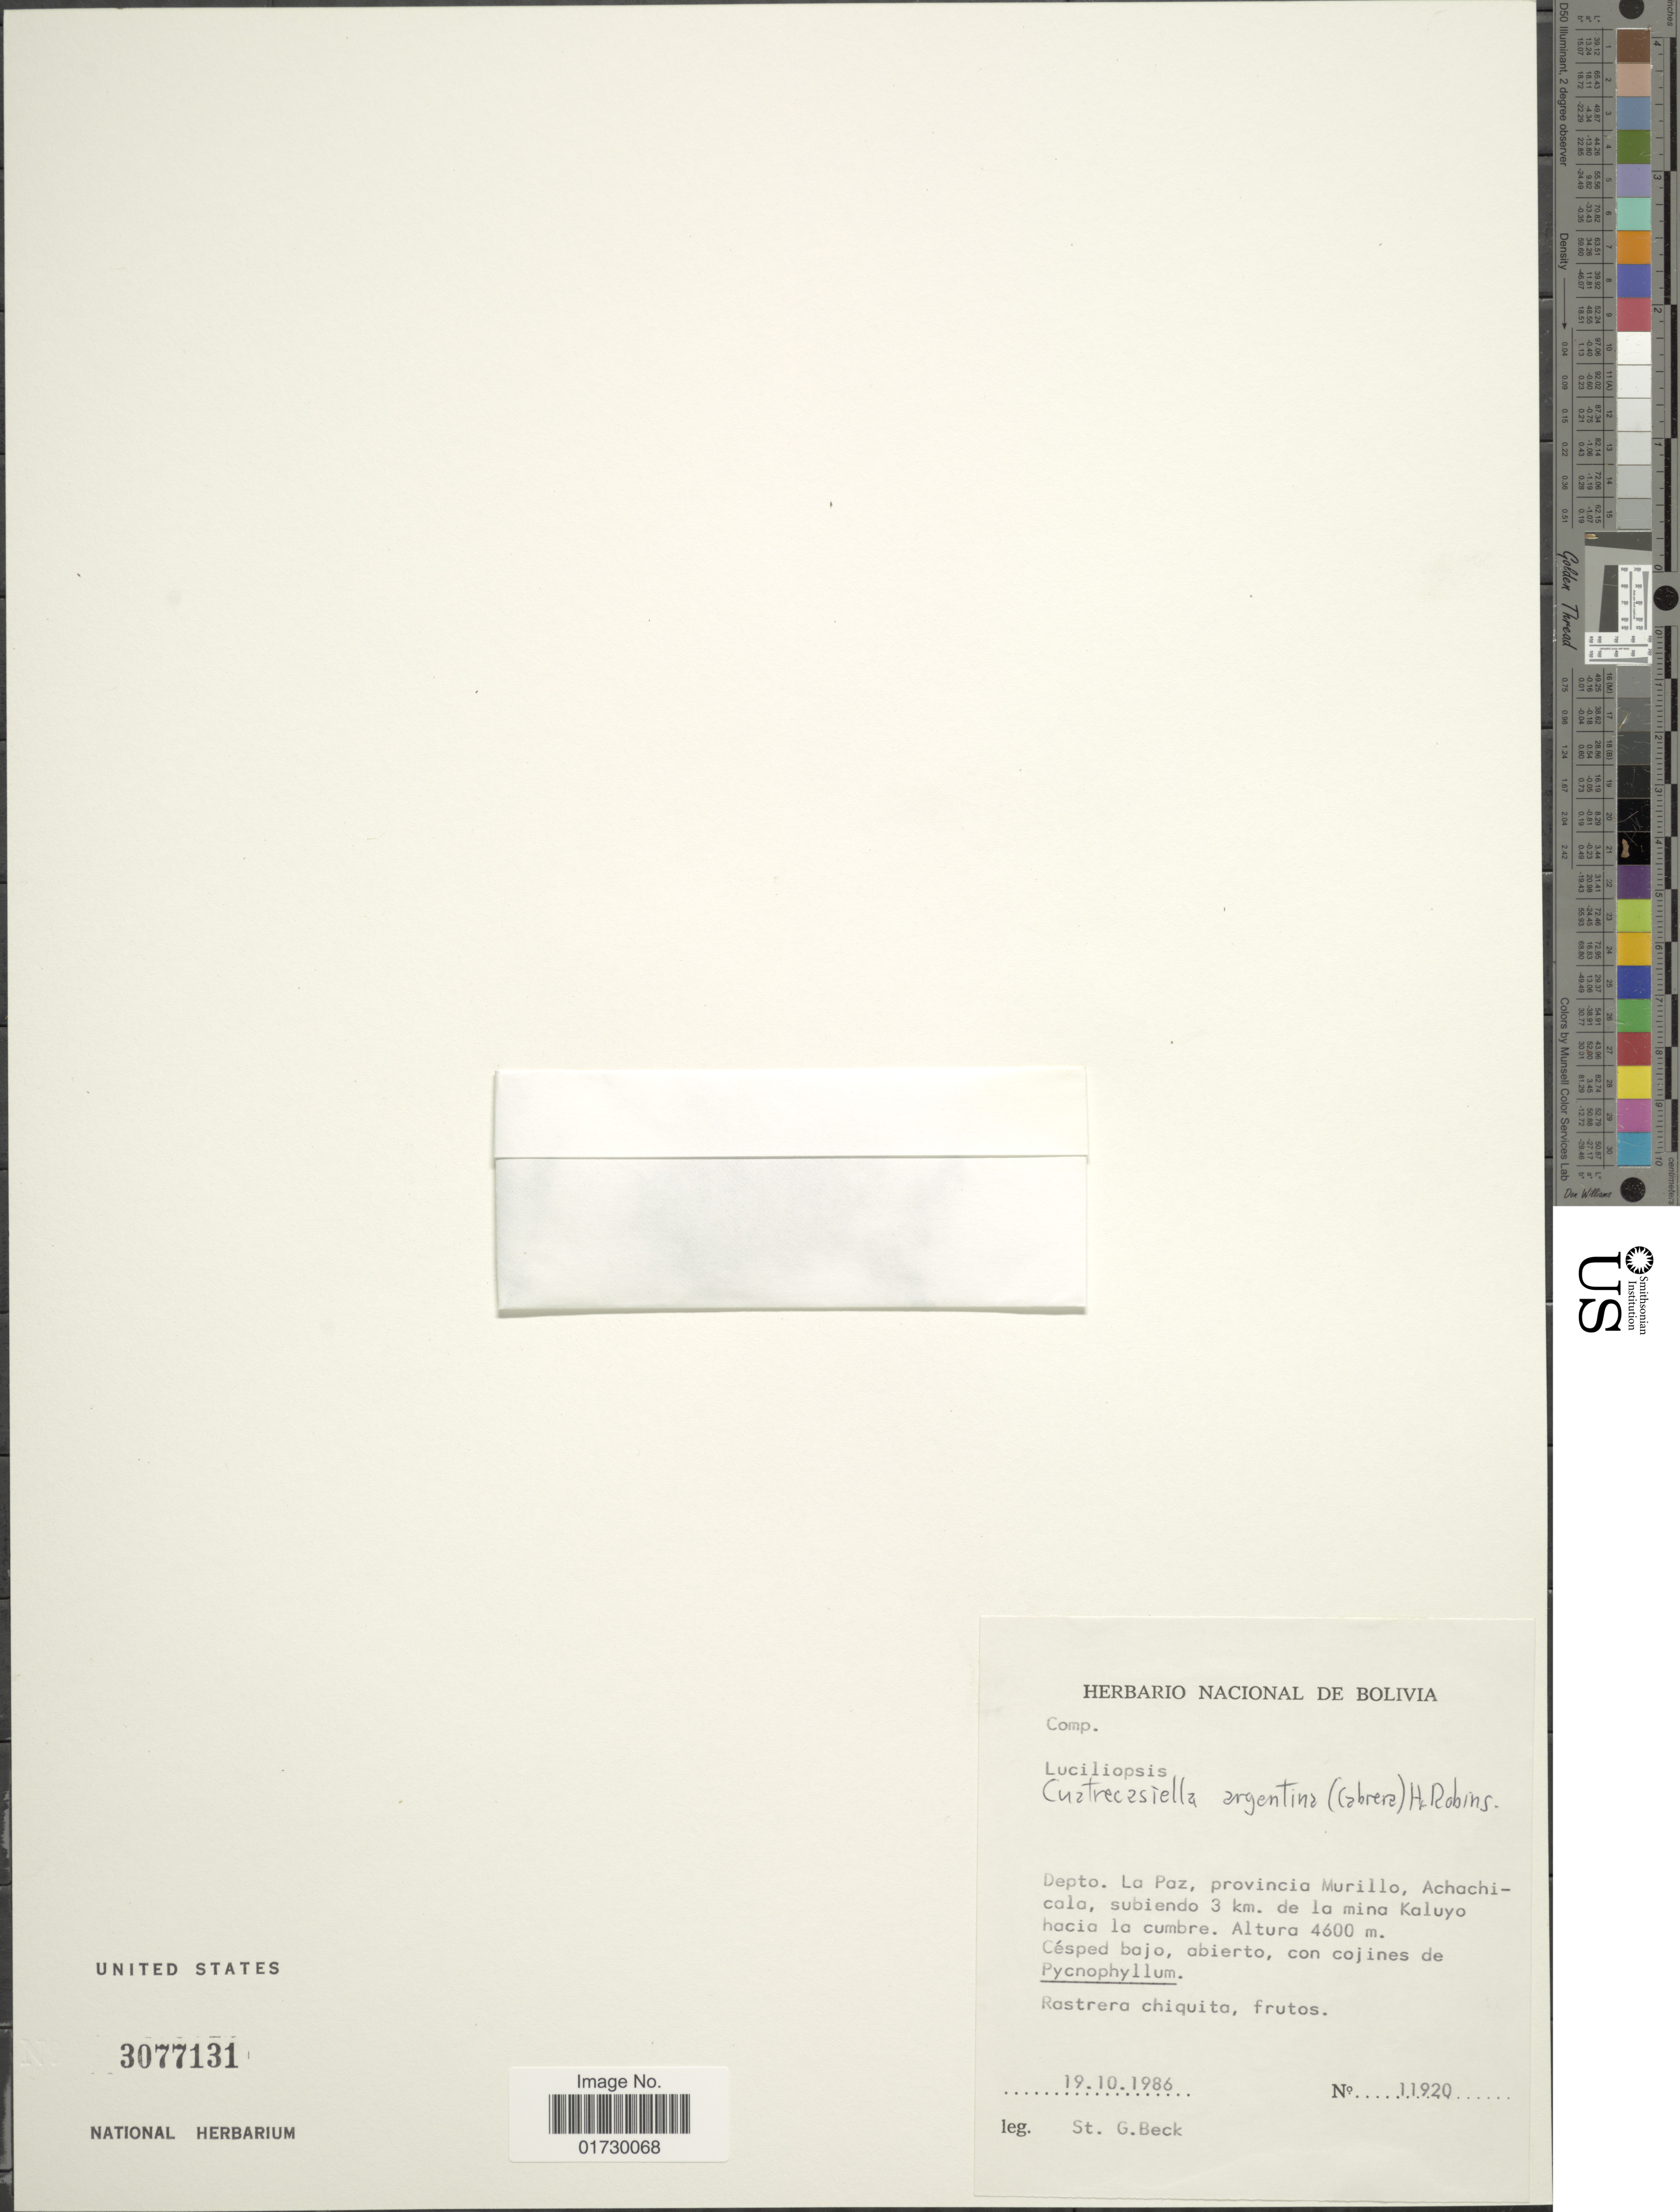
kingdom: Plantae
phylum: Tracheophyta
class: Magnoliopsida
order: Asterales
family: Asteraceae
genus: Cuatrecasasiella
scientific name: Cuatrecasasiella argentina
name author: (Cabrera) H. Rob.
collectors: S. G. Beck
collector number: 11920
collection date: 1986-10-19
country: Bolivia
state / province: La Paz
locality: Depto. La Paz, provincia Murillo, Achachicala, subiendo 3 km. de la mina Kaluyo hacia la cumbre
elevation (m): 4600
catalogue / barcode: US 3077131